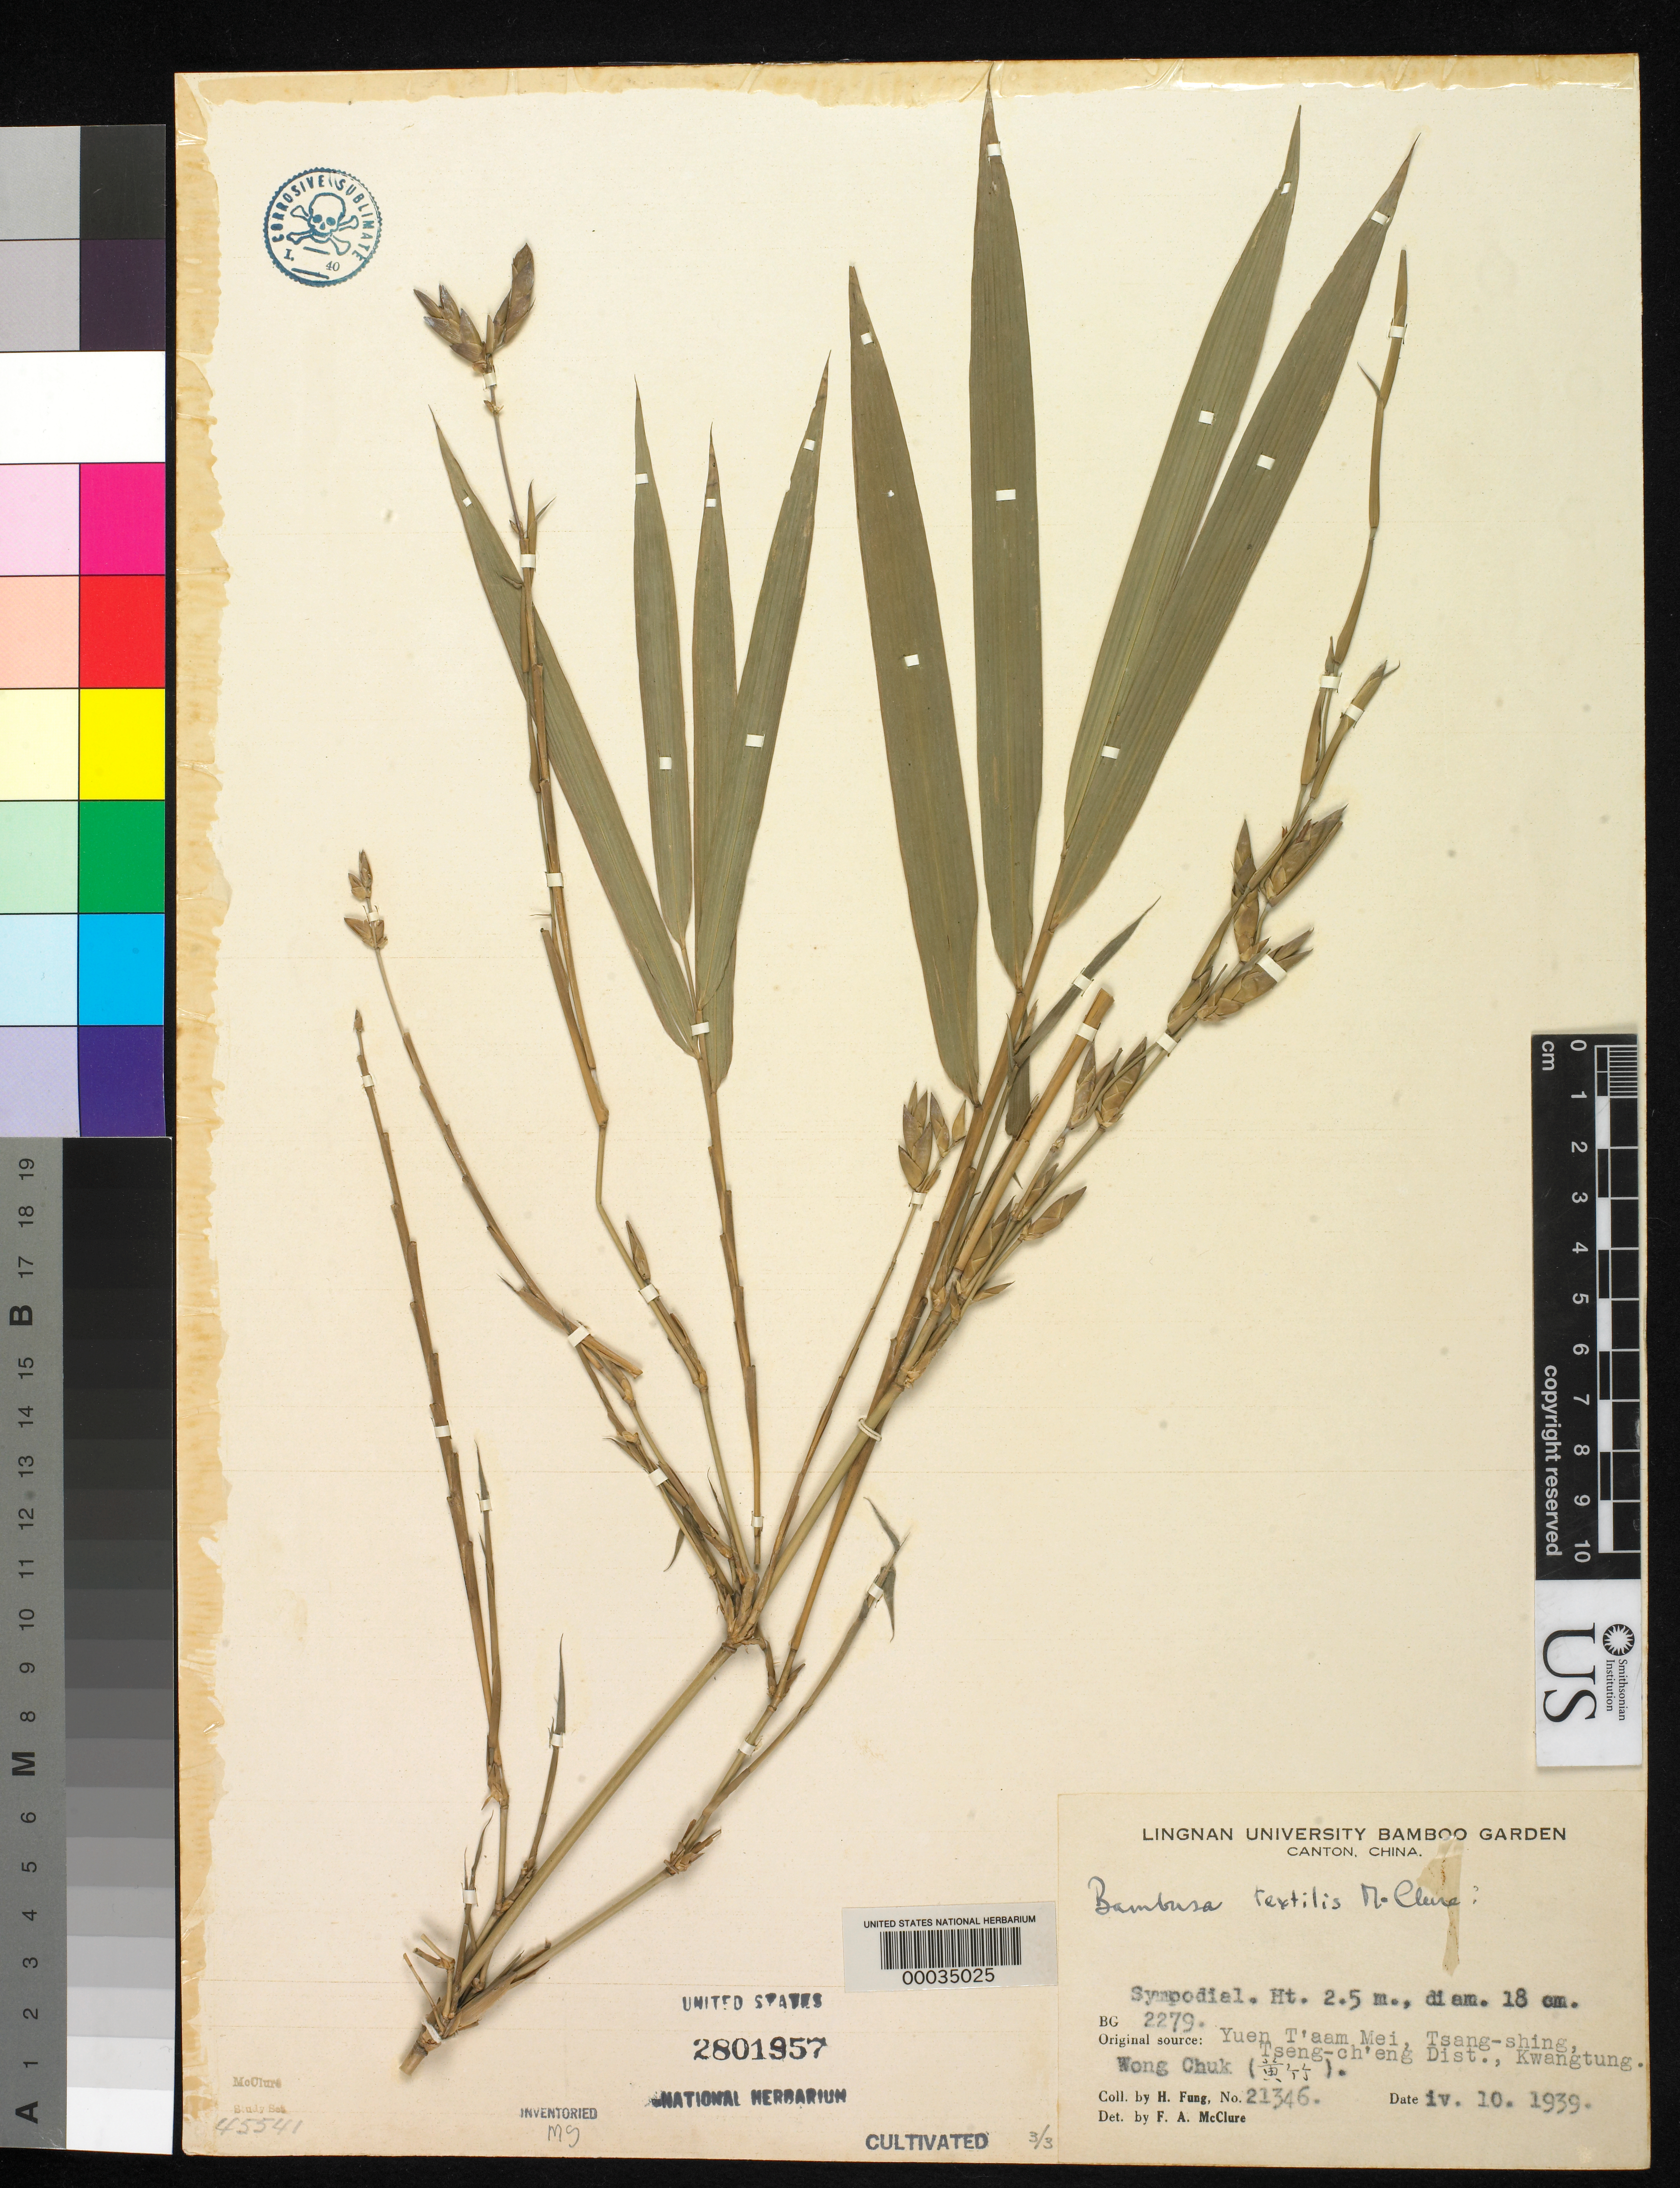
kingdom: Plantae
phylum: Tracheophyta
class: Liliopsida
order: Poales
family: Poaceae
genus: Bambusa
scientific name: Bambusa textilis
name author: McClure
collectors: H. L. Fung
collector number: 21346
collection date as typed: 10 Apr 1939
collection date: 1939-04-10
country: China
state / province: Guangdong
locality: Yuen t'aam mei, tsang-shing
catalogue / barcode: US 2801957